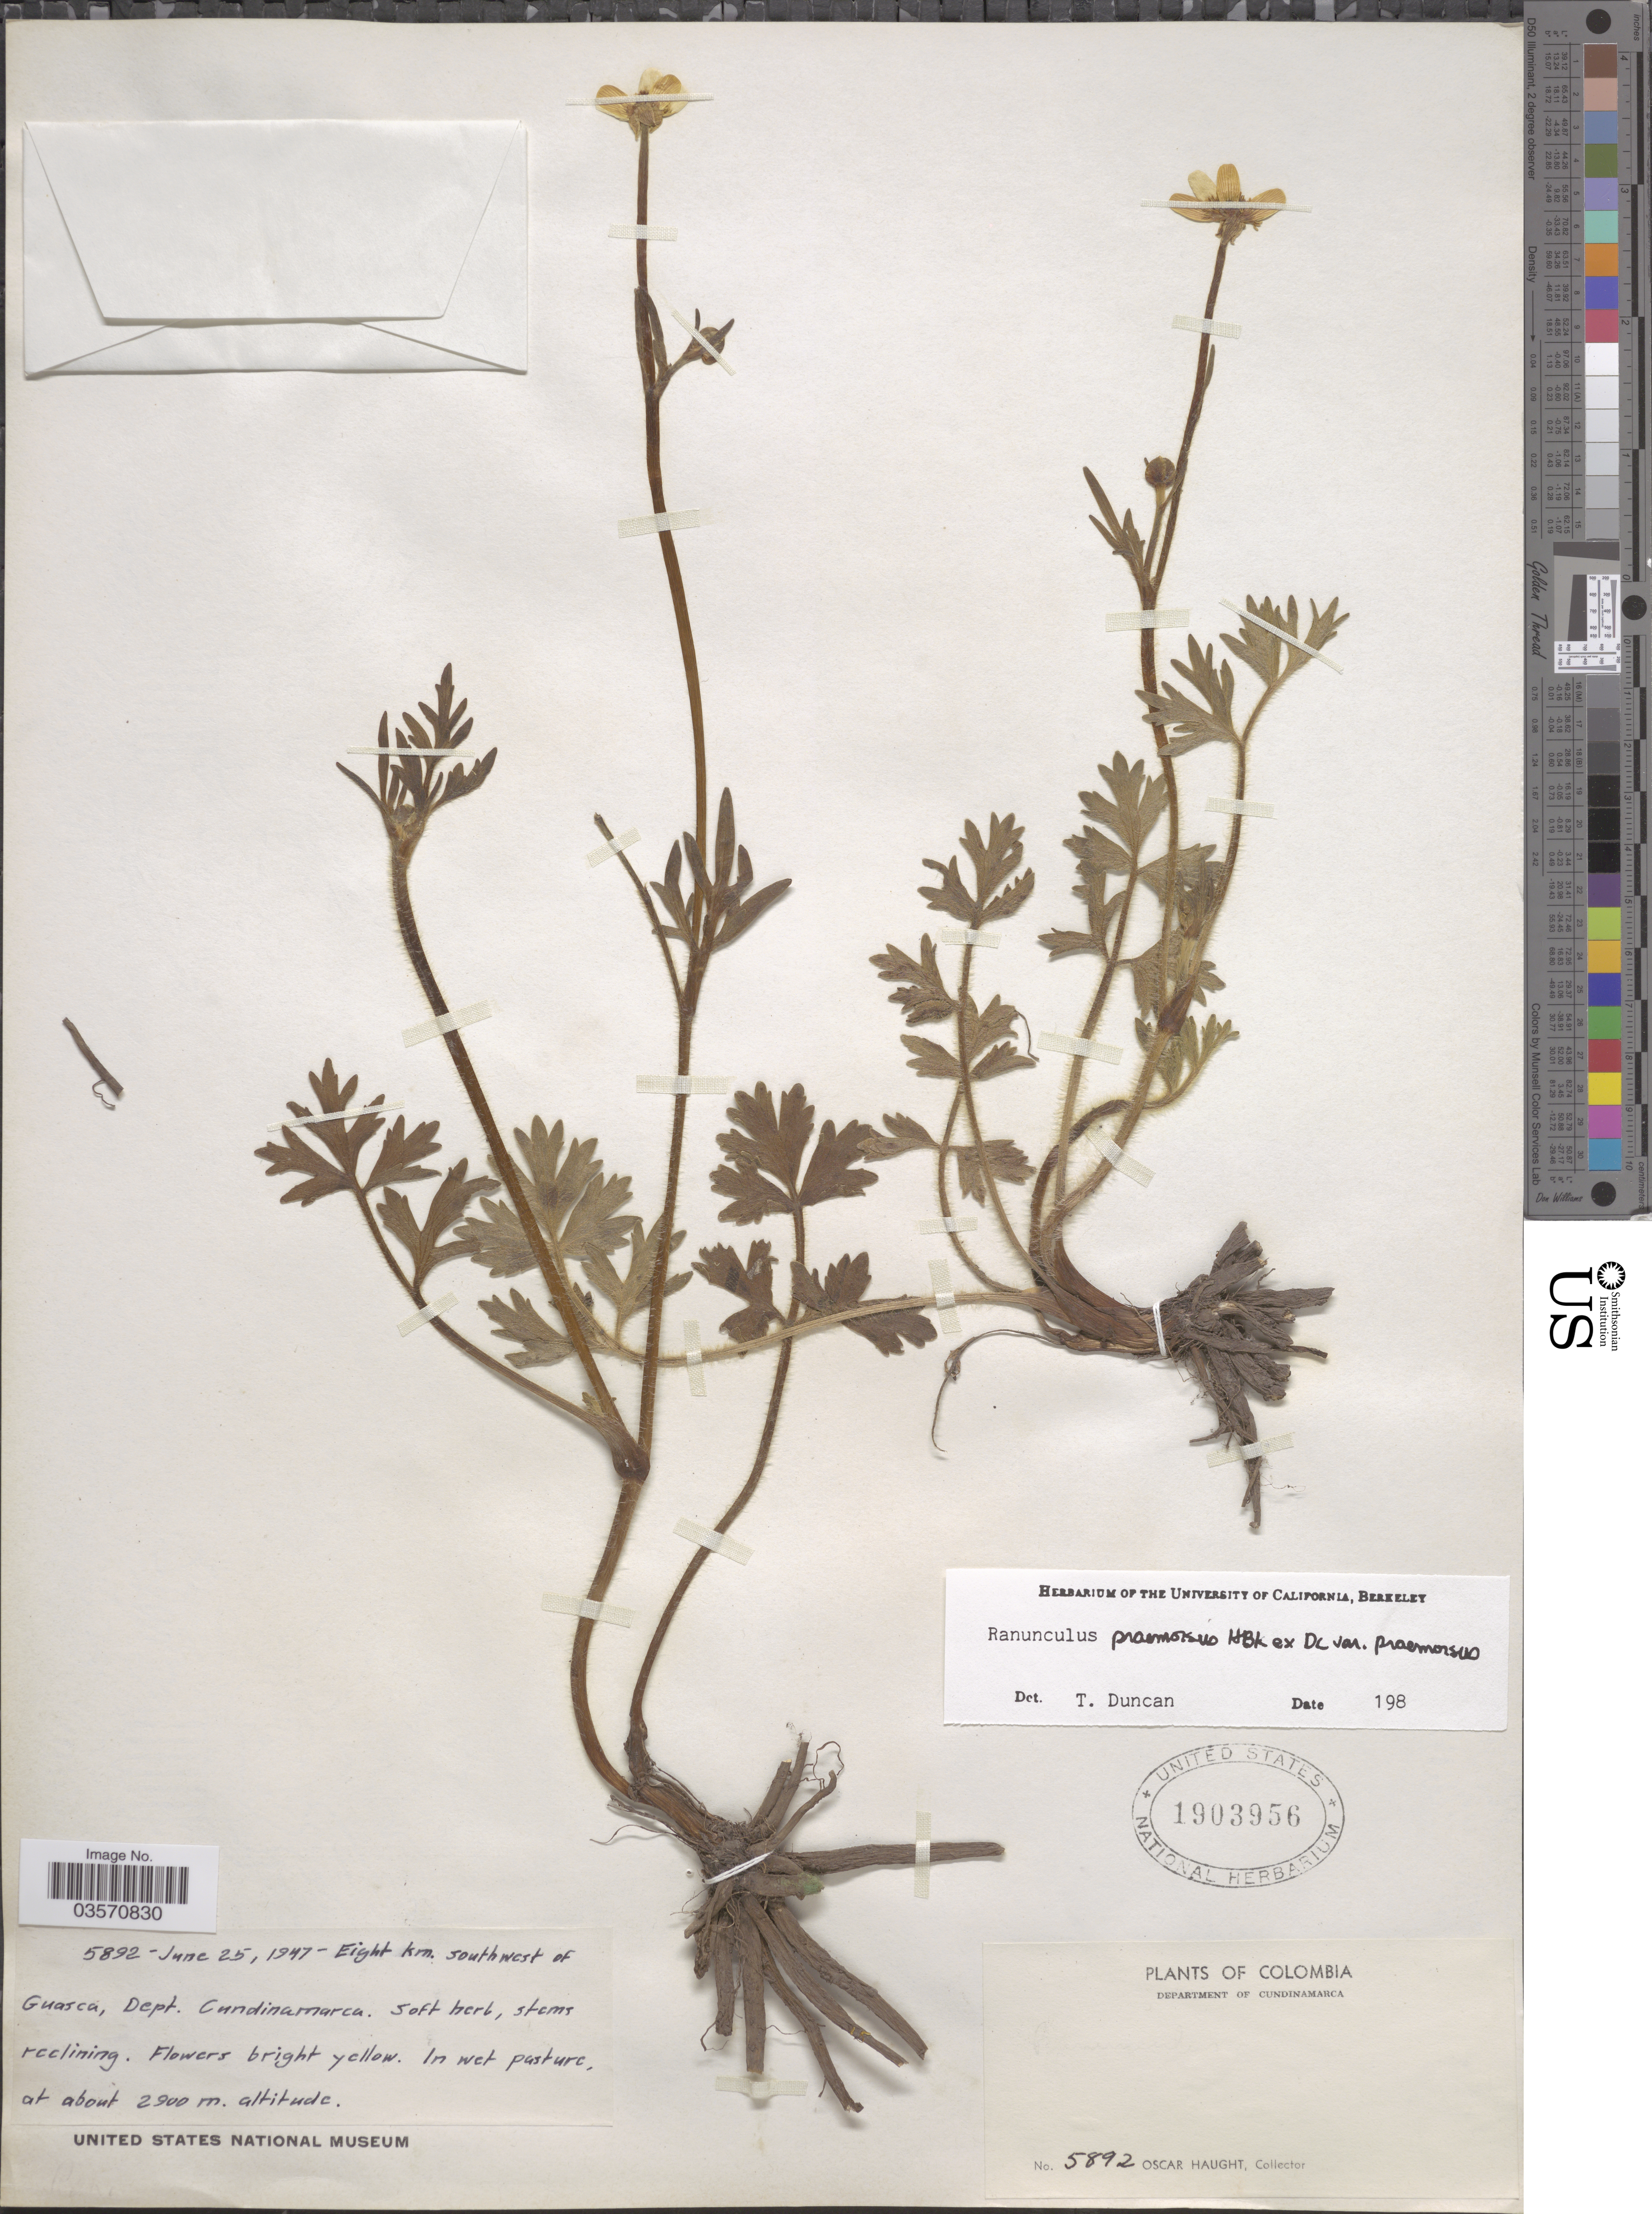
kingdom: Plantae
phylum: Tracheophyta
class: Magnoliopsida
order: Ranunculales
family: Ranunculaceae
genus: Ranunculus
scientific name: Ranunculus praemorsus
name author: Kunth ex DC.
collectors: O. L. Haught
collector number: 5892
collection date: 1947-06-25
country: Colombia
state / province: Cundinamarca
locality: Eight km. southwest of Guasca, Department of Cundinamarca.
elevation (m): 2900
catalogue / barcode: US 1903956